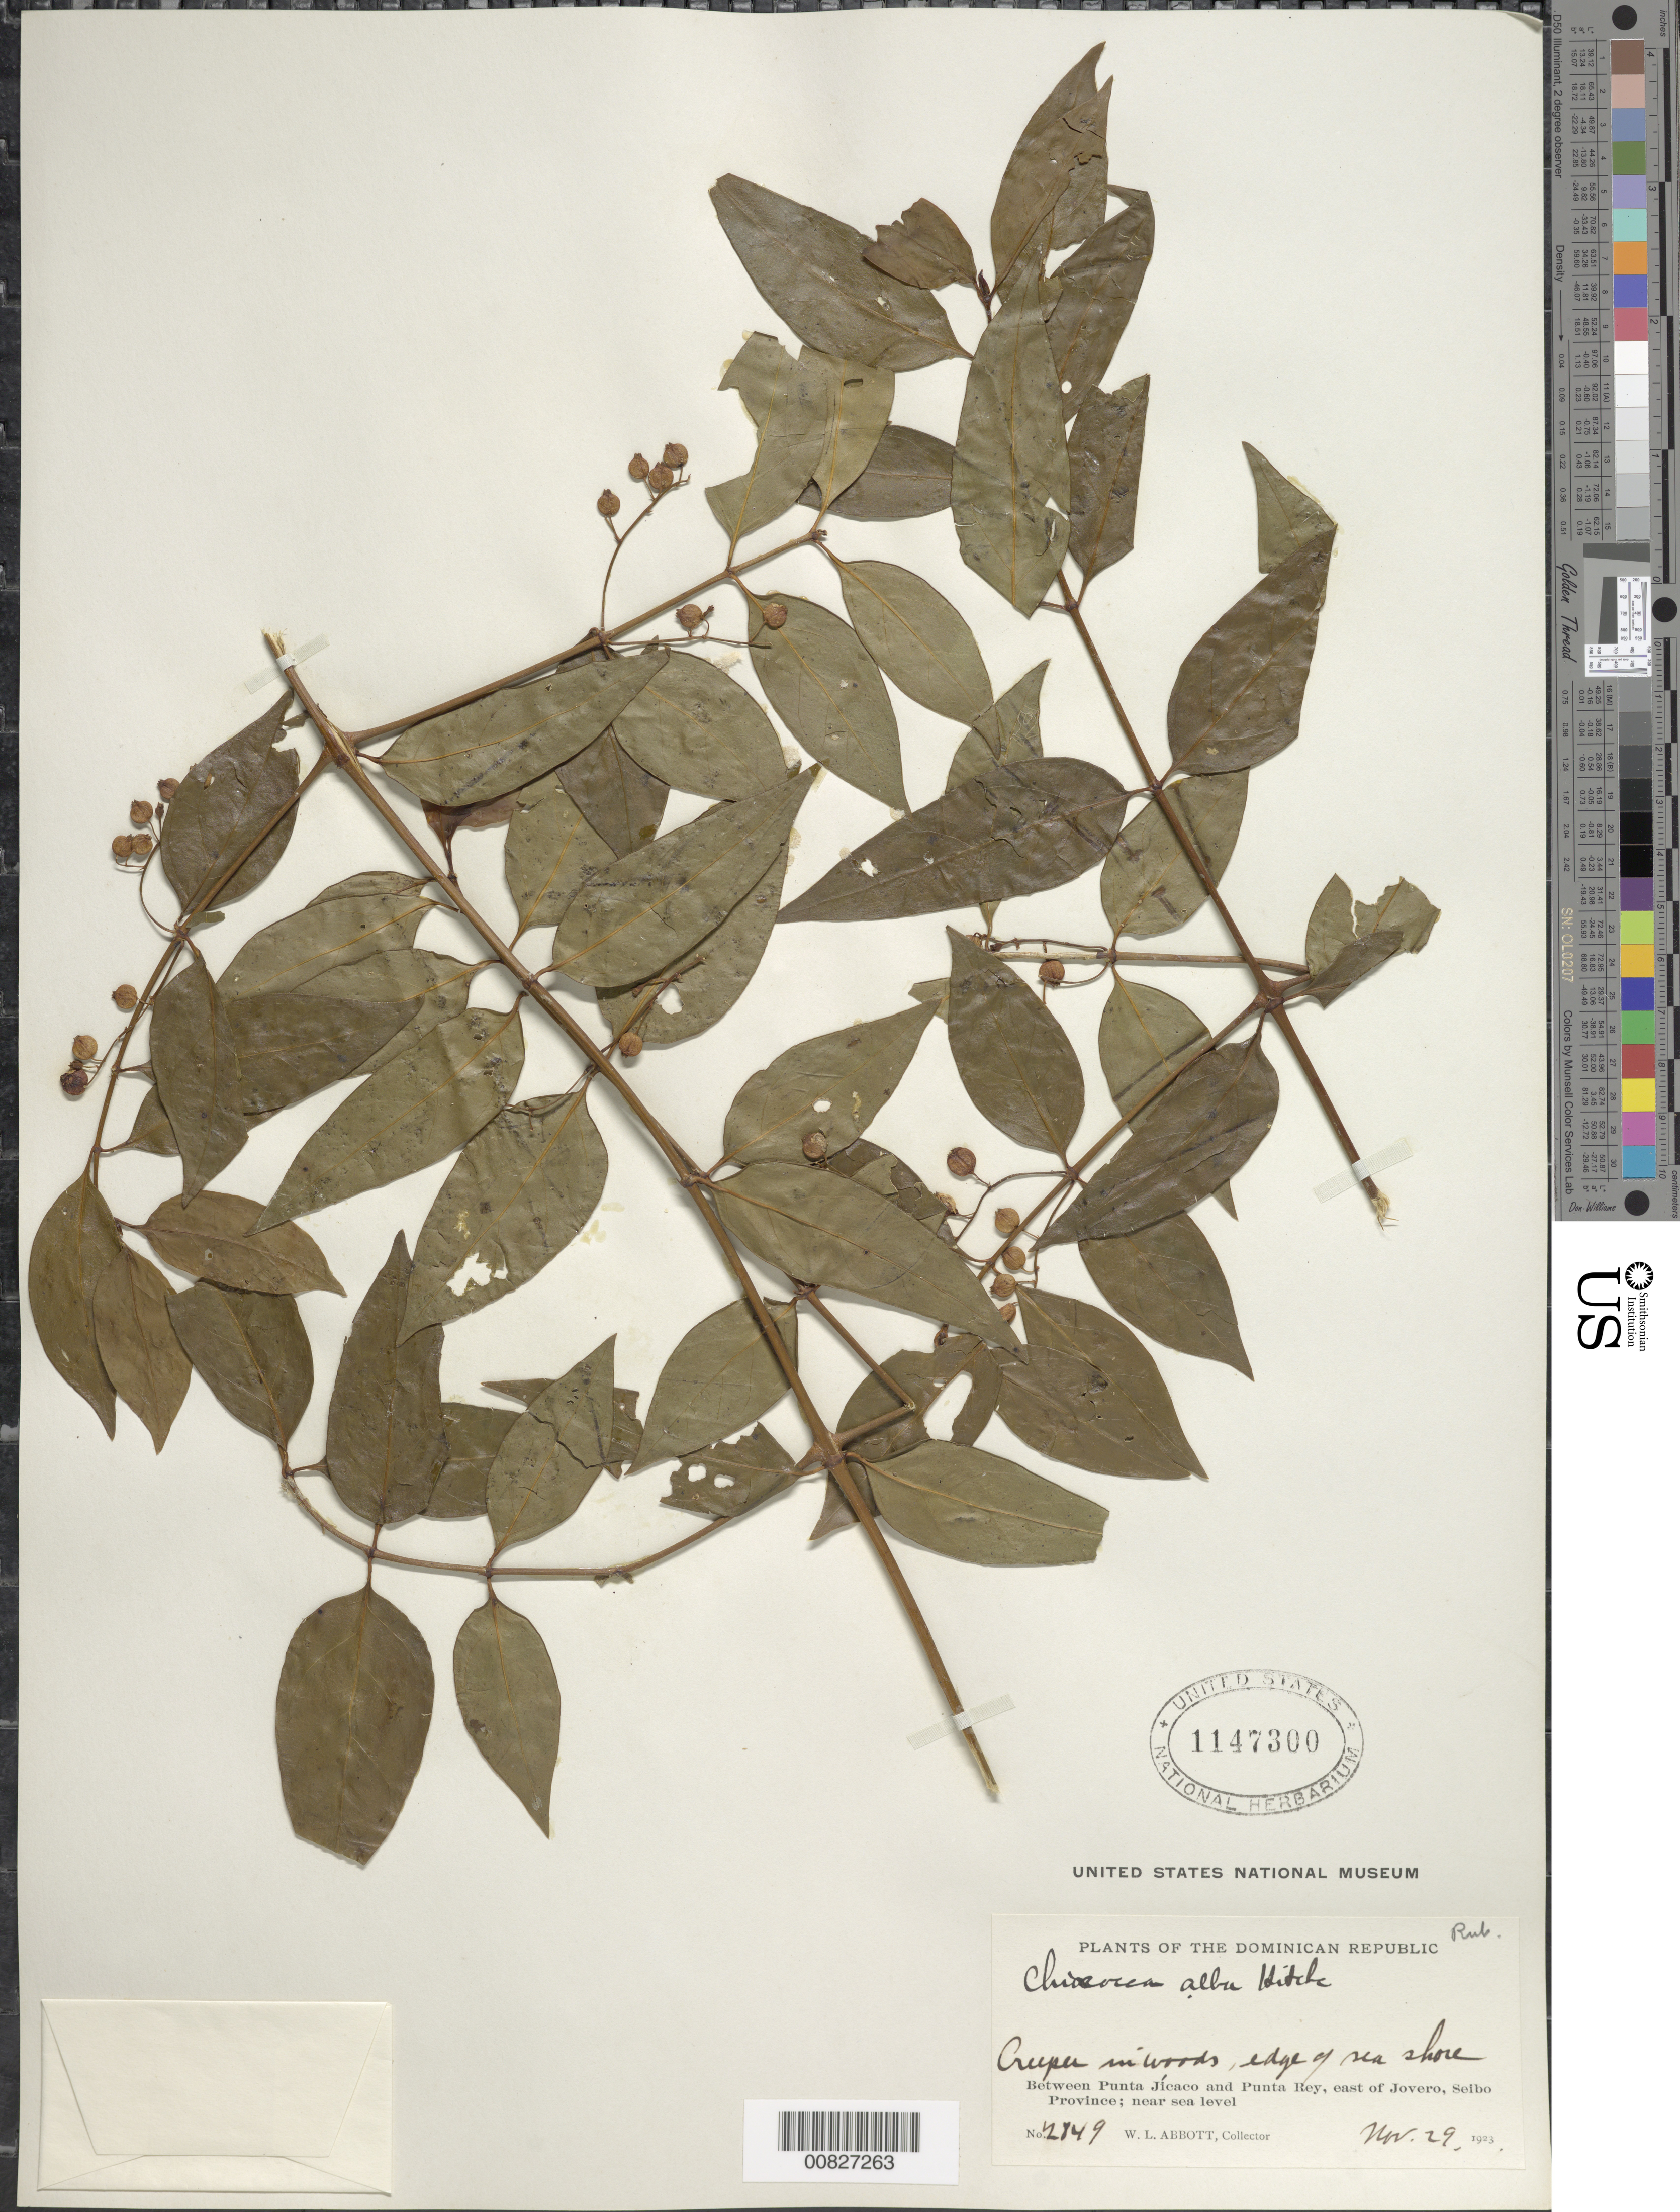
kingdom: Plantae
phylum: Tracheophyta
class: Magnoliopsida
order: Gentianales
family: Rubiaceae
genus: Chiococca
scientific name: Chiococca alba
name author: (L.) Hitchc.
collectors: W. L. Abbott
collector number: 2849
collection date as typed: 29 Nov 1923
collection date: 1923-11-29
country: Dominican Republic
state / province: El Seibo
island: Hispaniola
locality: Between Punta Jícaco and Punta Rey, east of Jovero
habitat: In woods, edge of sea shore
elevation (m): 0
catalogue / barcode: US 1147300